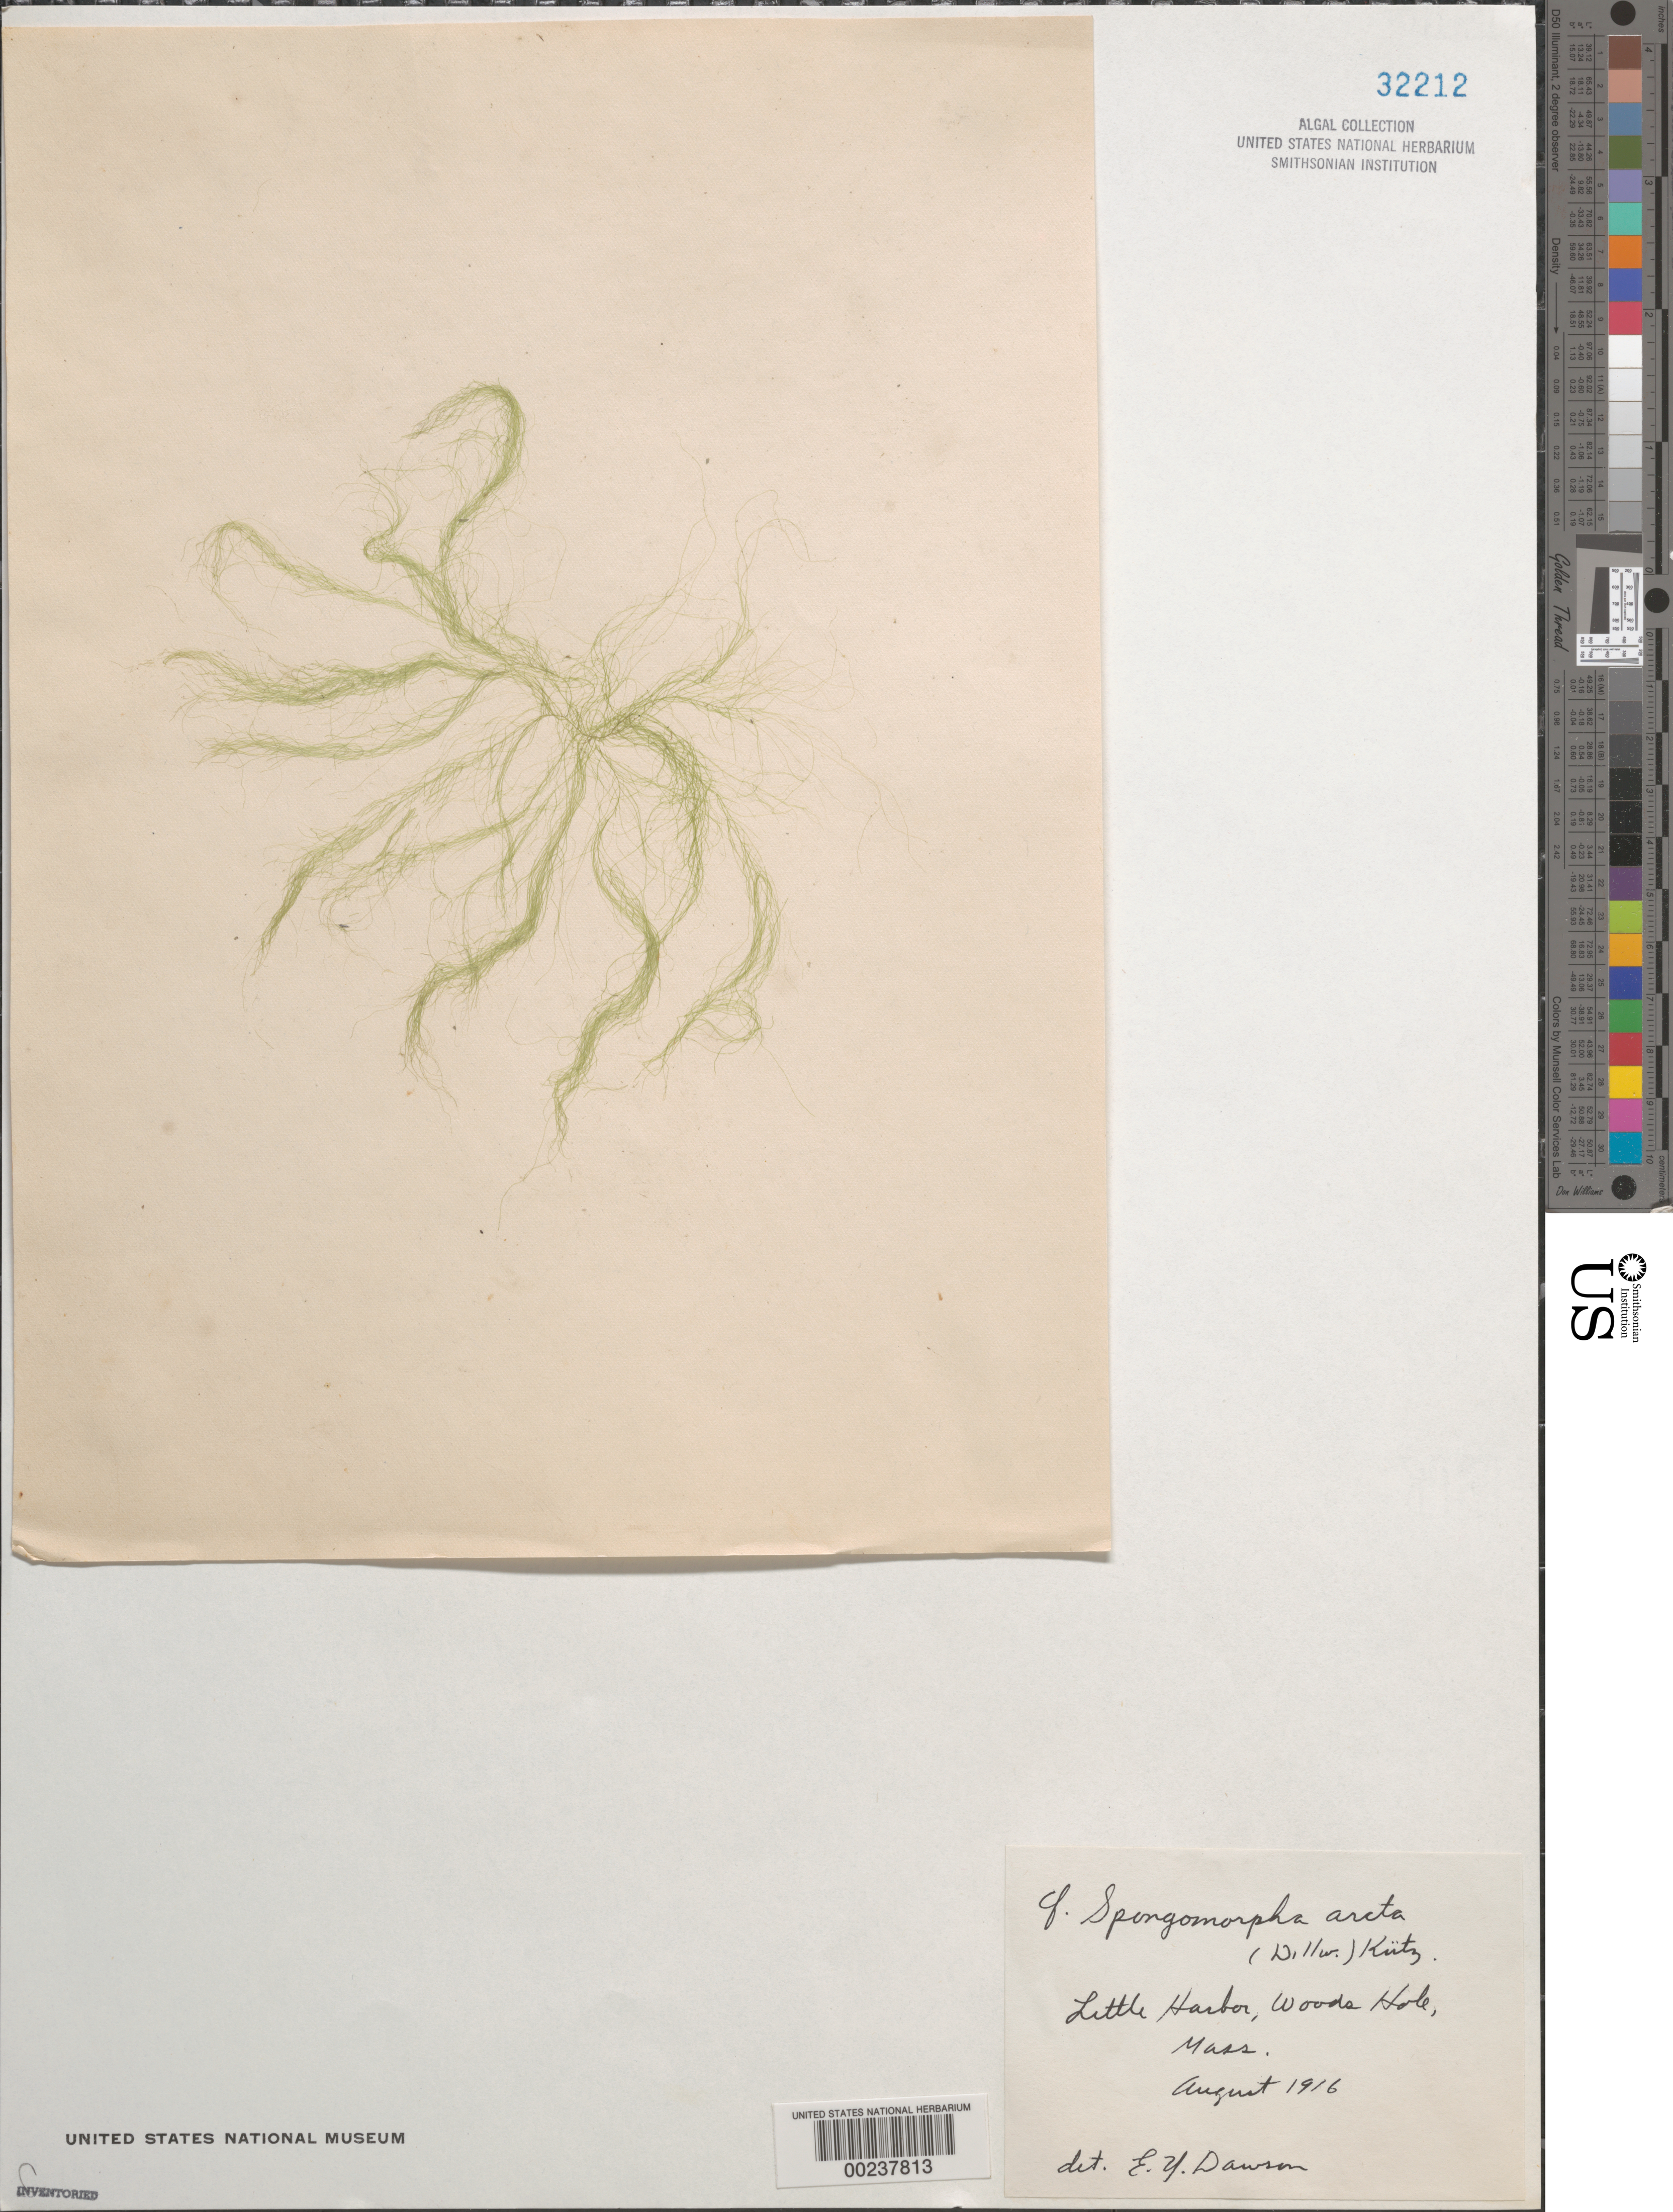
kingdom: Plantae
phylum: Chlorophyta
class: Ulvophyceae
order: Ulotrichales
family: Ulotrichaceae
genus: Acrosiphonia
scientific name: Acrosiphonia arcta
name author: (Dillwyn) Gain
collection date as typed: Aug 1916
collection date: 1916-08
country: United States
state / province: Massachusetts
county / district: Barnstable County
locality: Woods Hole, Little Harbor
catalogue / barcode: US 32212